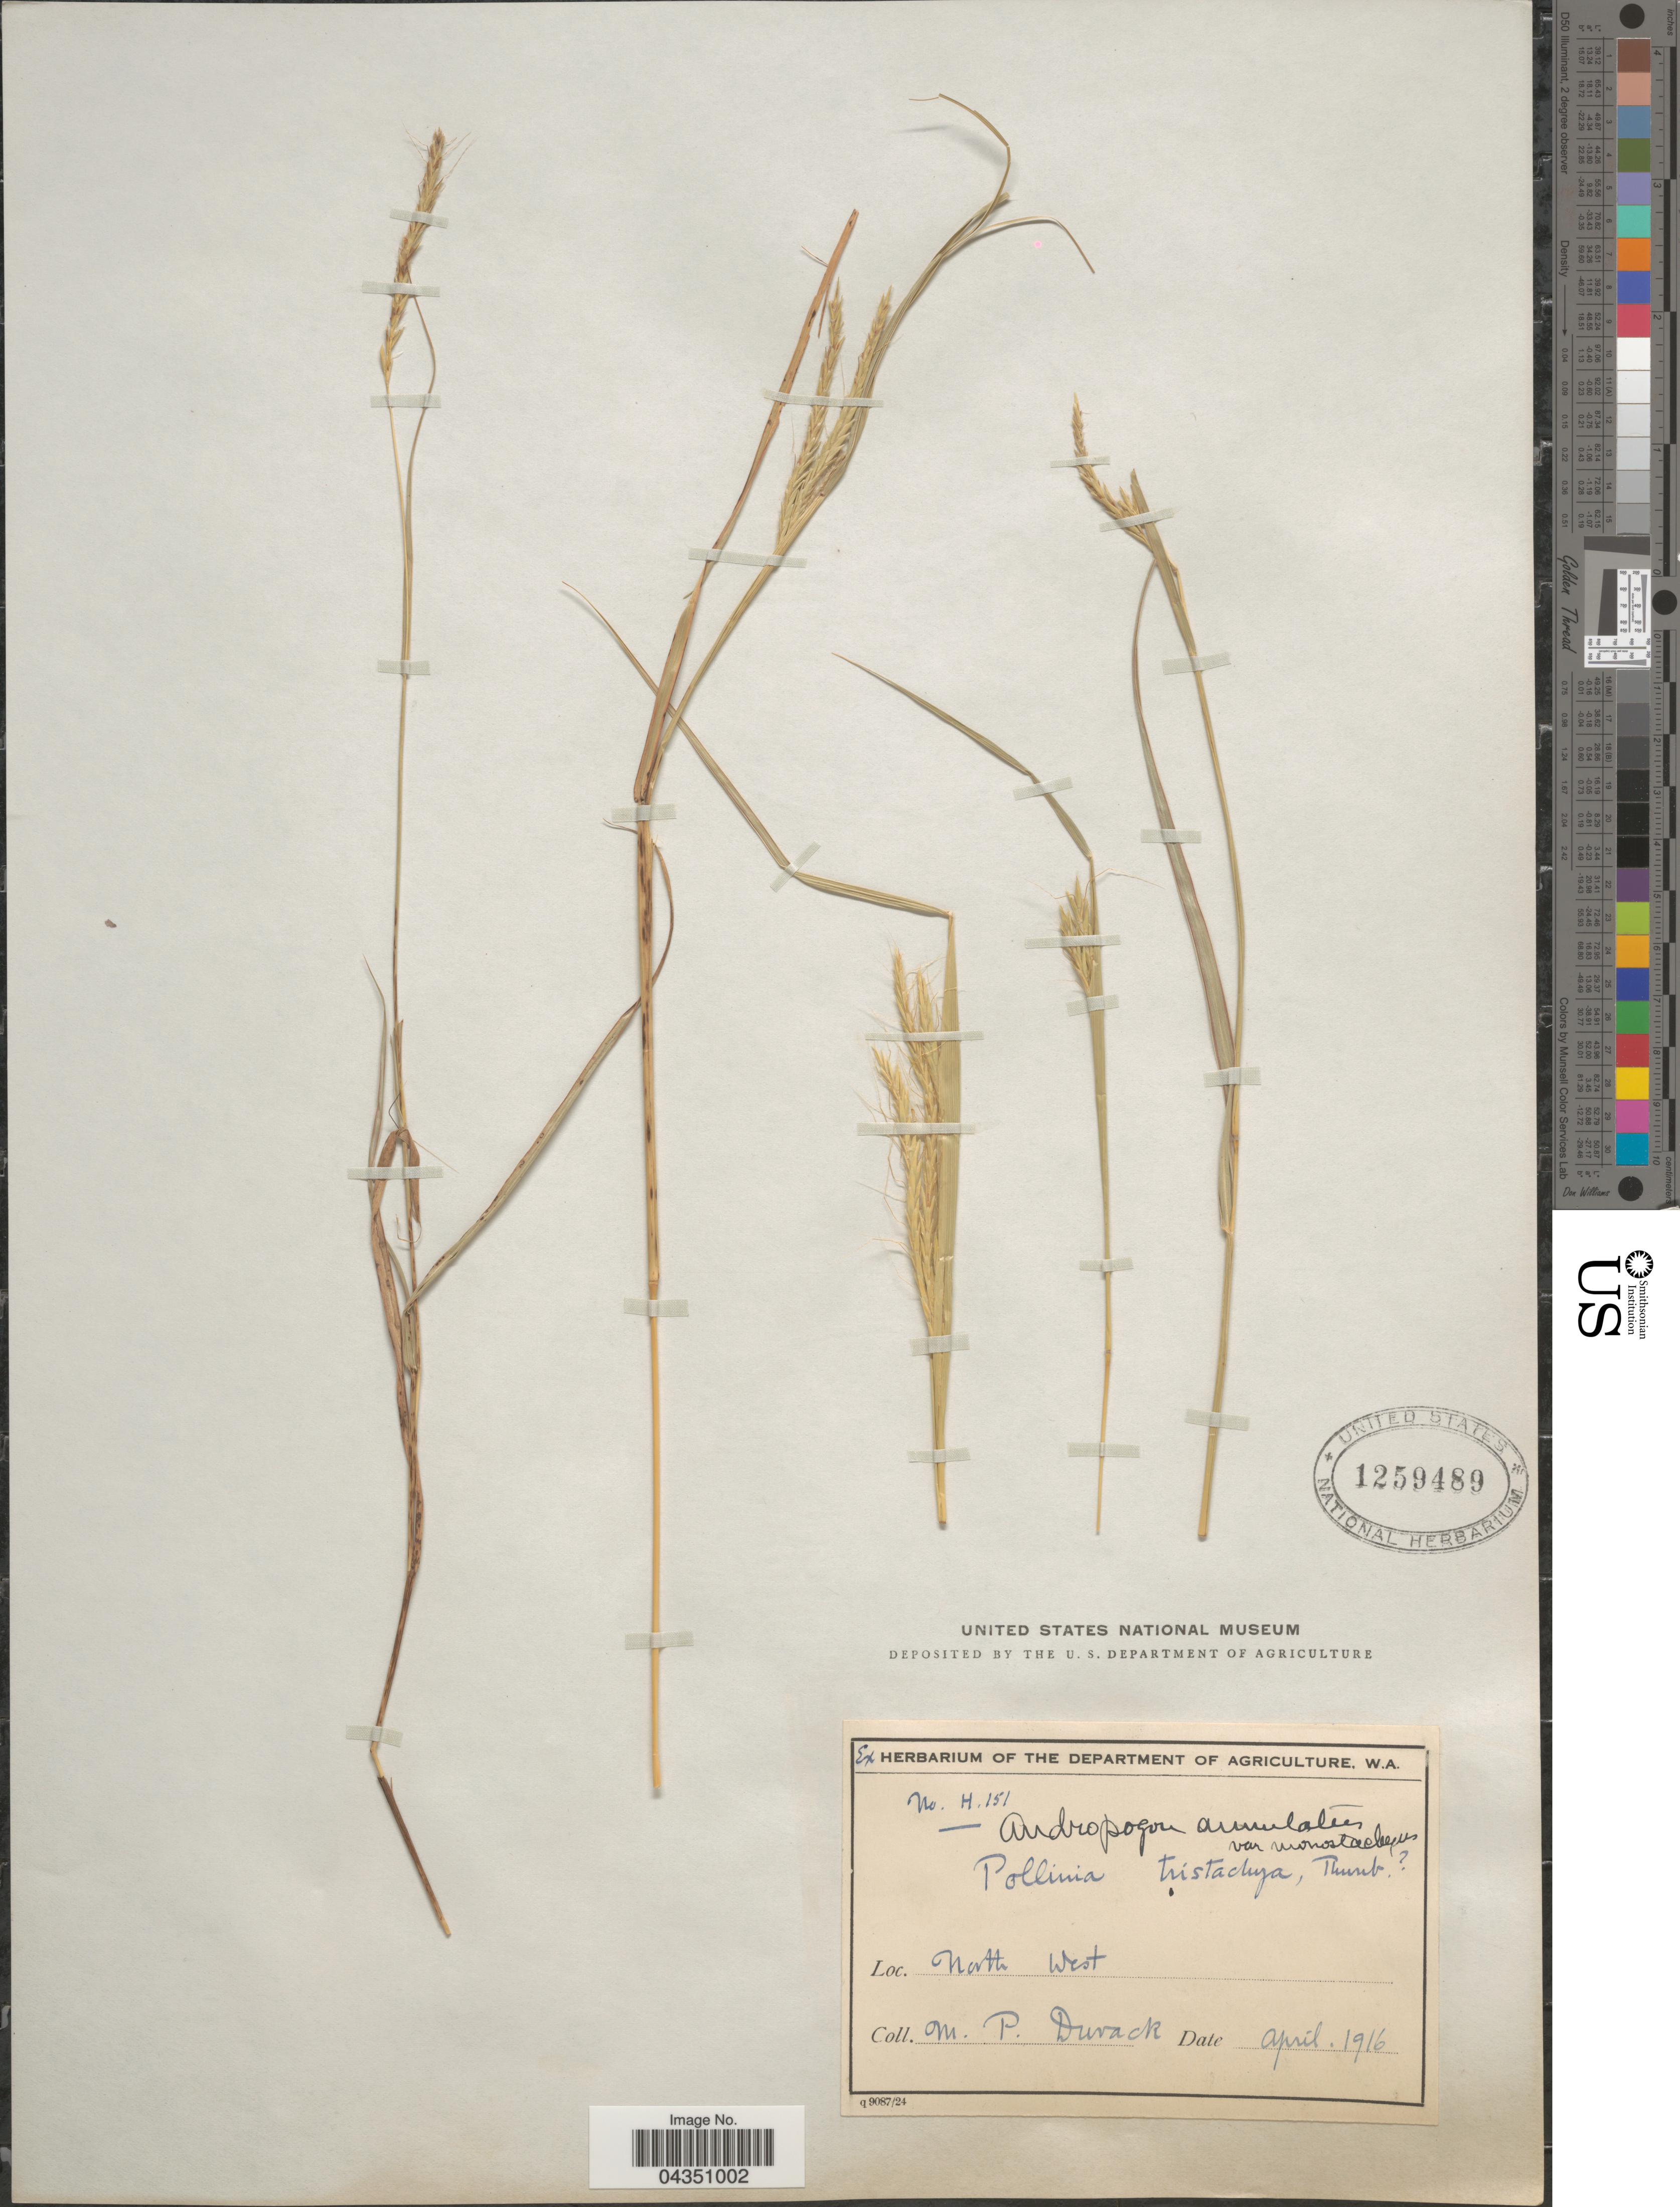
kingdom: Plantae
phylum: Tracheophyta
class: Liliopsida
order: Poales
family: Poaceae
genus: Dichanthium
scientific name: Dichanthium annulatum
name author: (Forssk.) Stapf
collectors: M. Durack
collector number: H. 151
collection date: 1916-04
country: Australia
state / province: Western Australia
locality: North West.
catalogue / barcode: US 1259489